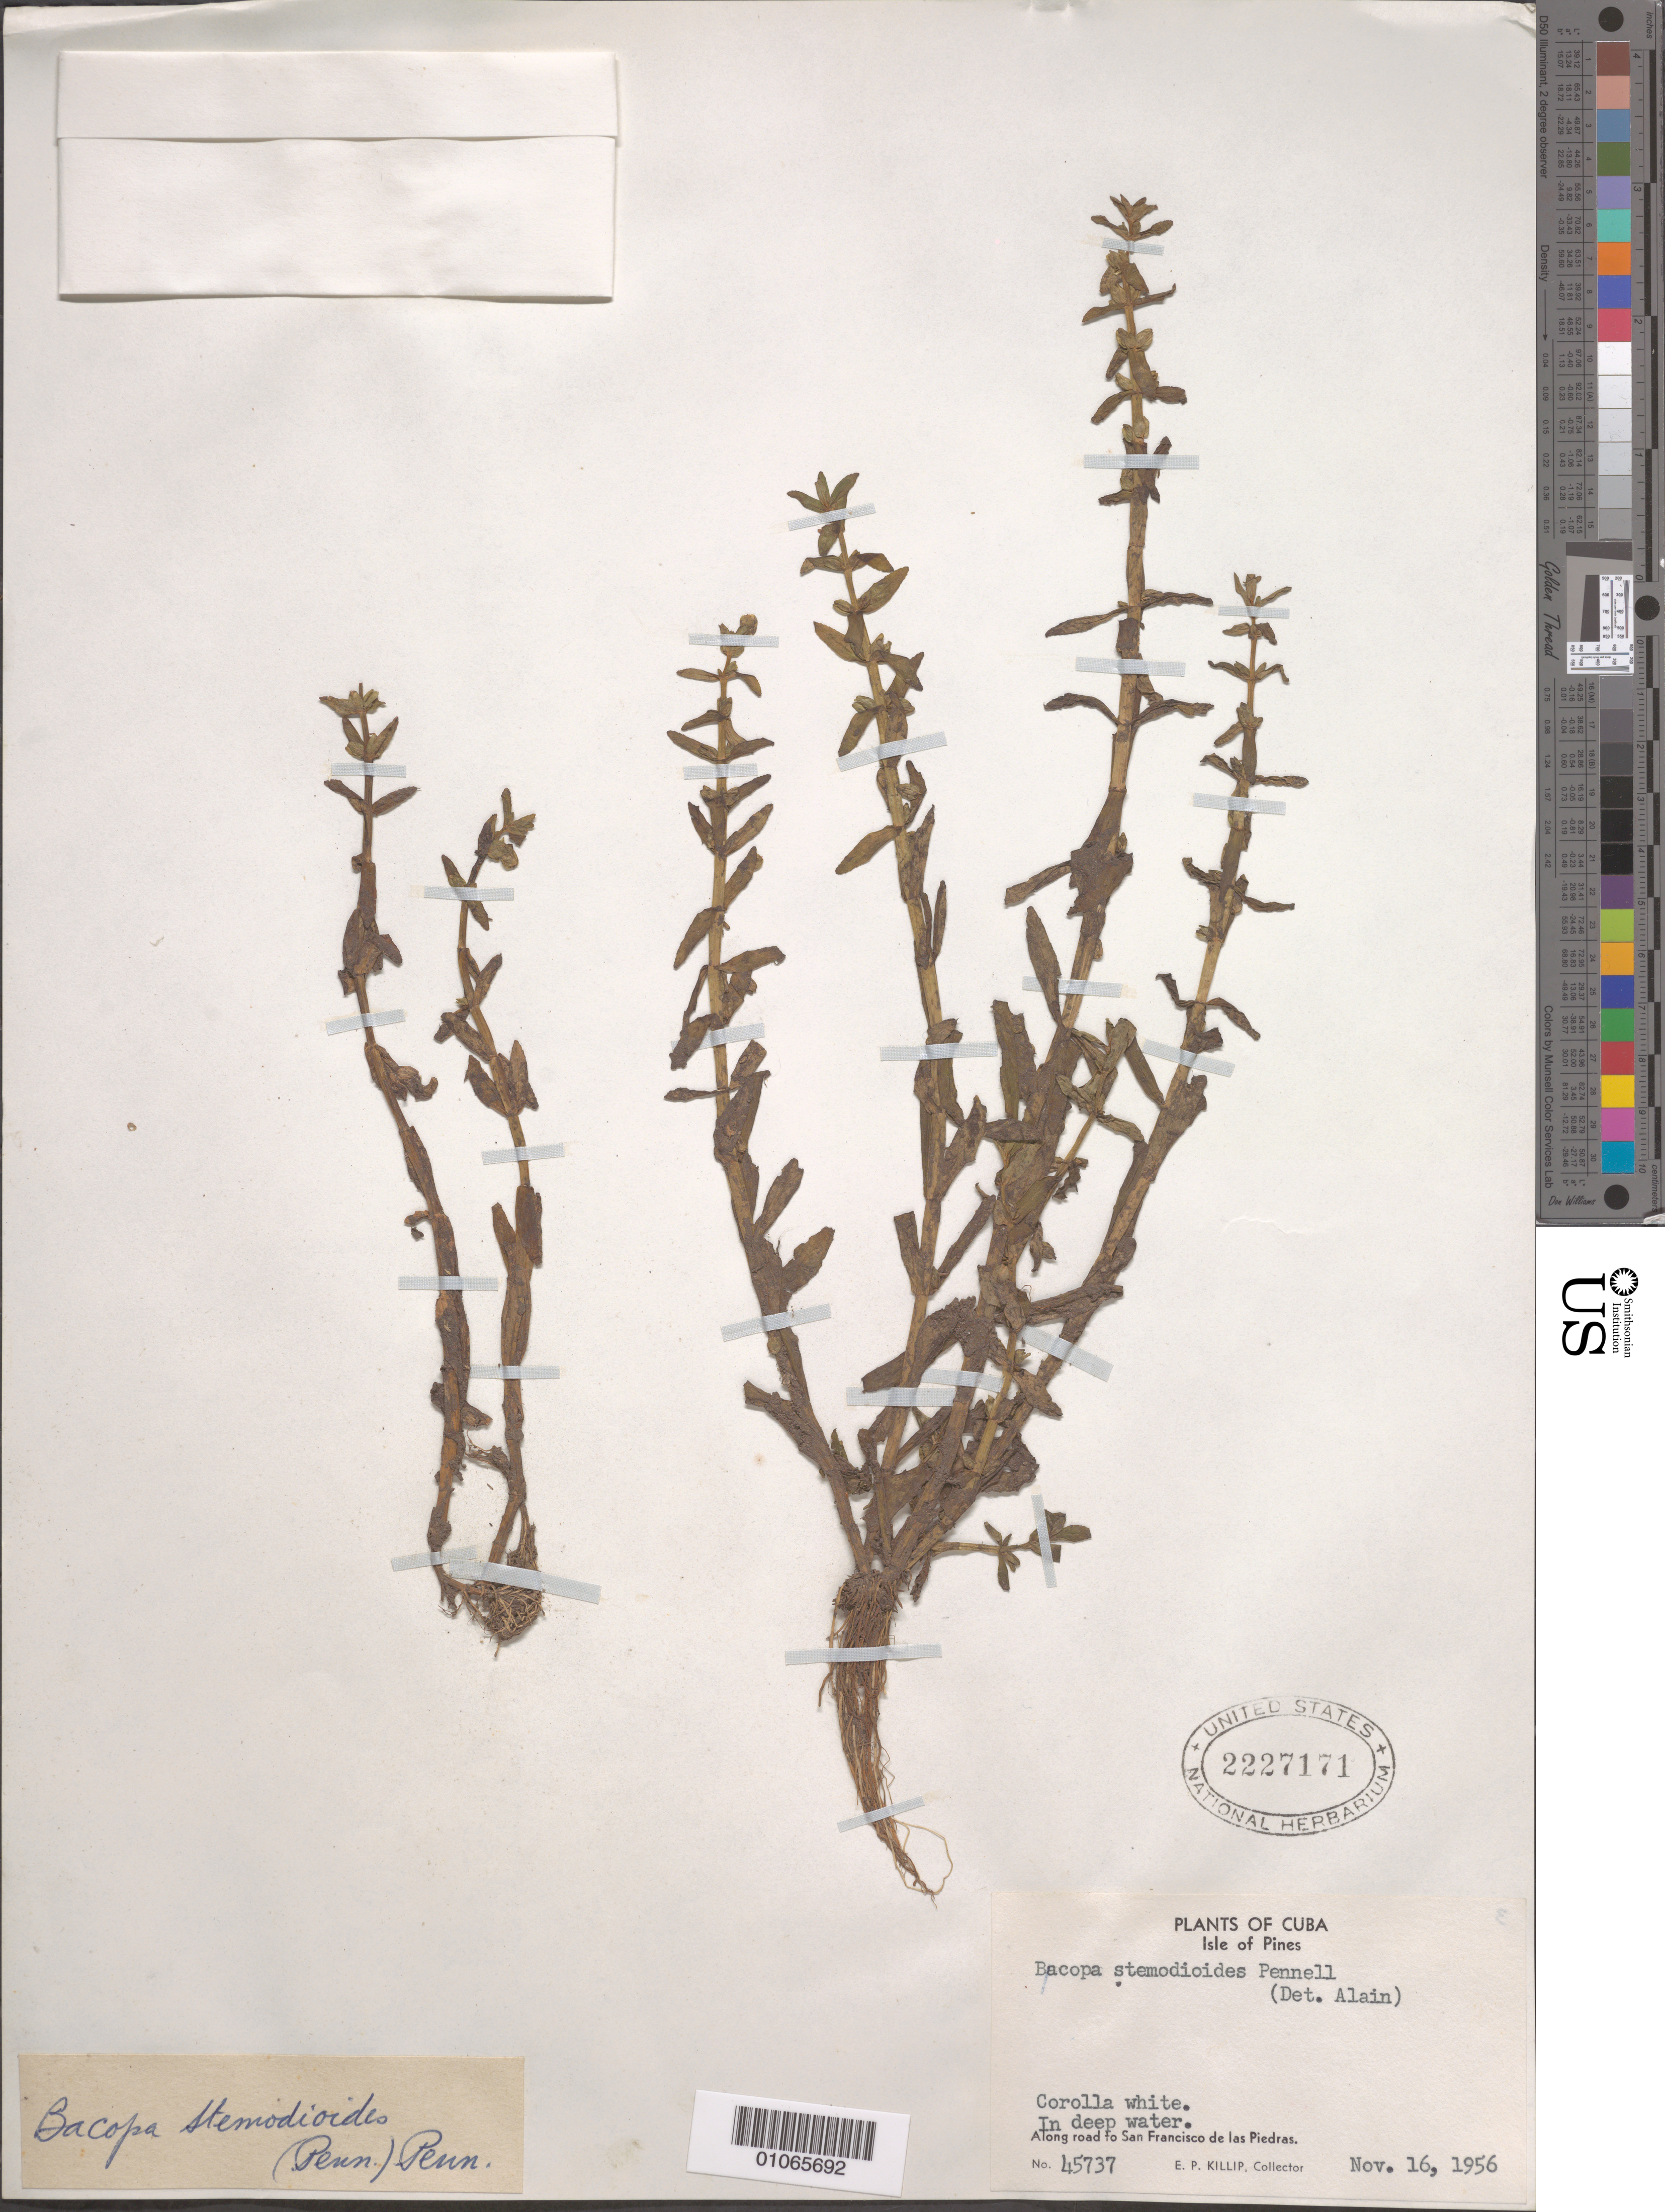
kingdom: Plantae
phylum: Tracheophyta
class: Magnoliopsida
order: Lamiales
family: Plantaginaceae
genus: Bacopa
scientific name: Bacopa stemodioides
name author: (Pennell) Pennell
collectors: E. P. Killip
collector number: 45737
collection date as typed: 16 Nov 1956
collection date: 1956-11-16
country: Cuba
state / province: Isla de La Juventud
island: Isla de la Juventud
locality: Isle of Pines, Along road to San Francisco de las Piedras In deep water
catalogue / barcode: US 2227171